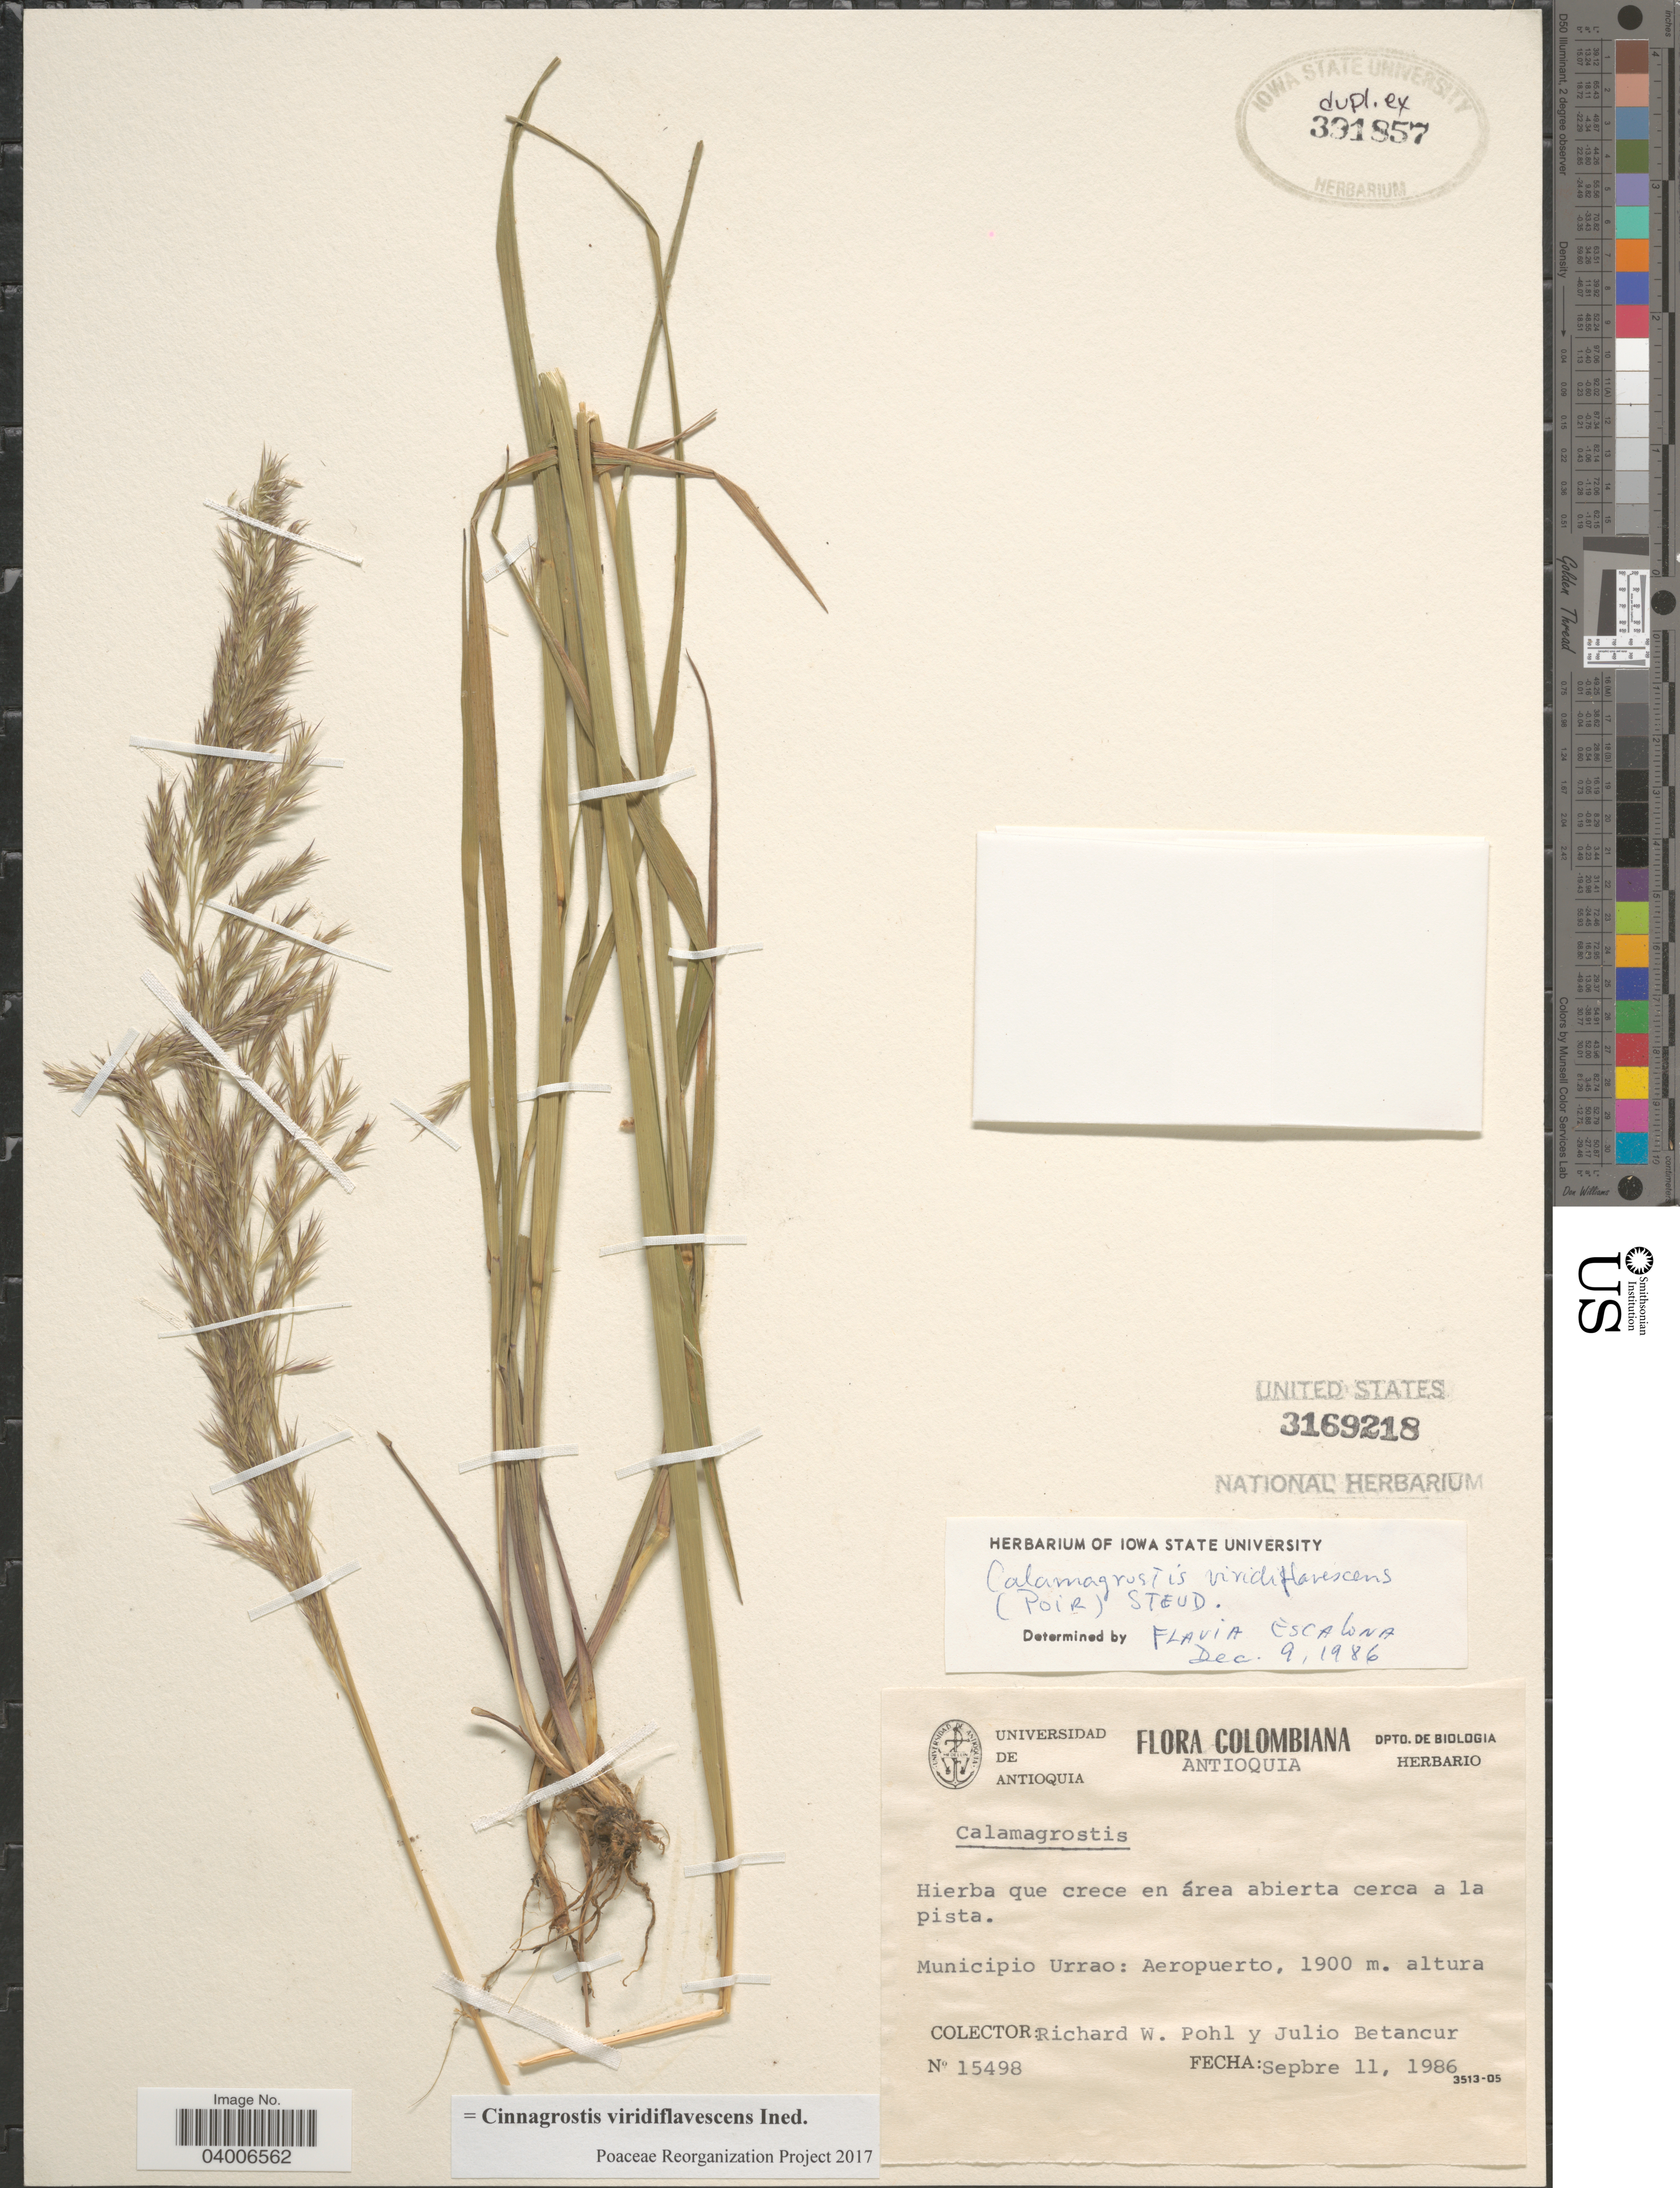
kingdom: Plantae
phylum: Tracheophyta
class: Liliopsida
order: Poales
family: Poaceae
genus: Cinnagrostis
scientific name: Cinnagrostis viridiflavescens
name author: (Poir.) P.M. Peterson et al.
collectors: R. W. Pohl & J. Betancur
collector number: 15498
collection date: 1986-09-11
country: Colombia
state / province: Antioquia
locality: Municipio Urrao: Aeropuerto.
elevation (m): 1900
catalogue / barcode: US 3169218